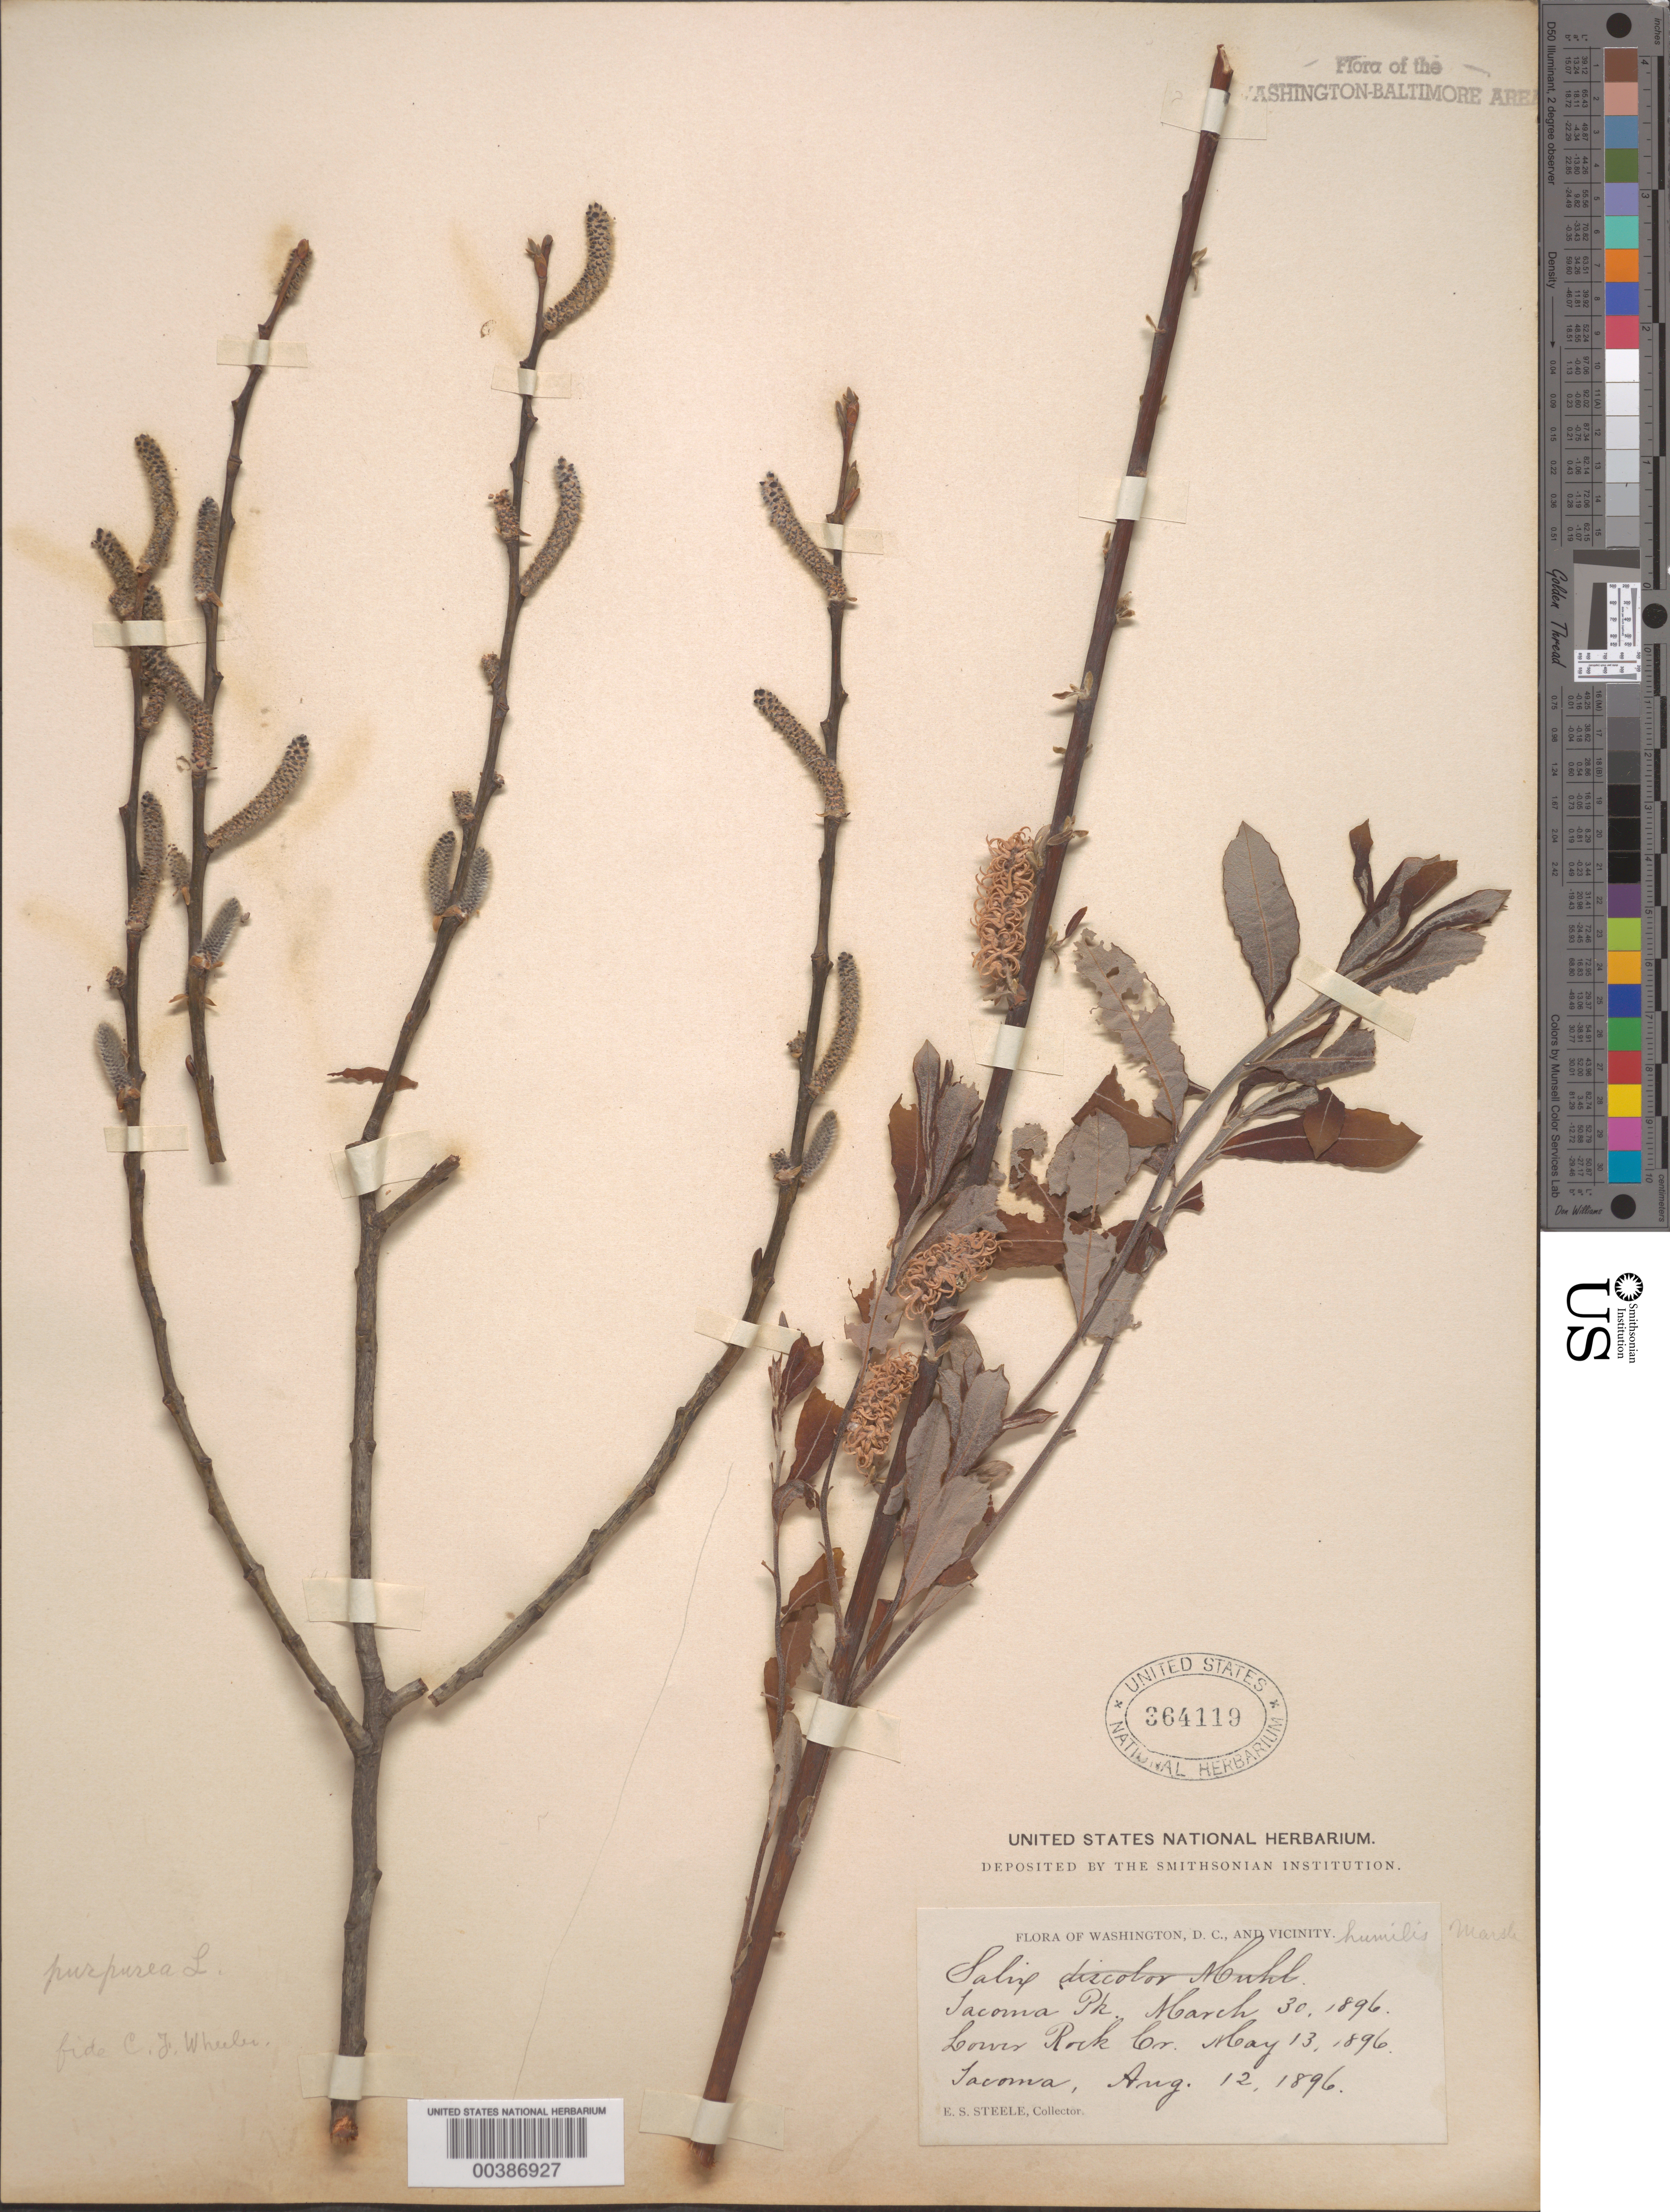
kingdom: Plantae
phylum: Tracheophyta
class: Magnoliopsida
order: Malpighiales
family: Salicaceae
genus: Salix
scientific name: Salix humilis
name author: Marshall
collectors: E. Steele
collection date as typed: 30 Mar 1896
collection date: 1896-03-30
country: United States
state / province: Maryland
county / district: Montgomery / Prince George's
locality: Takoma Park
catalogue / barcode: US 364119